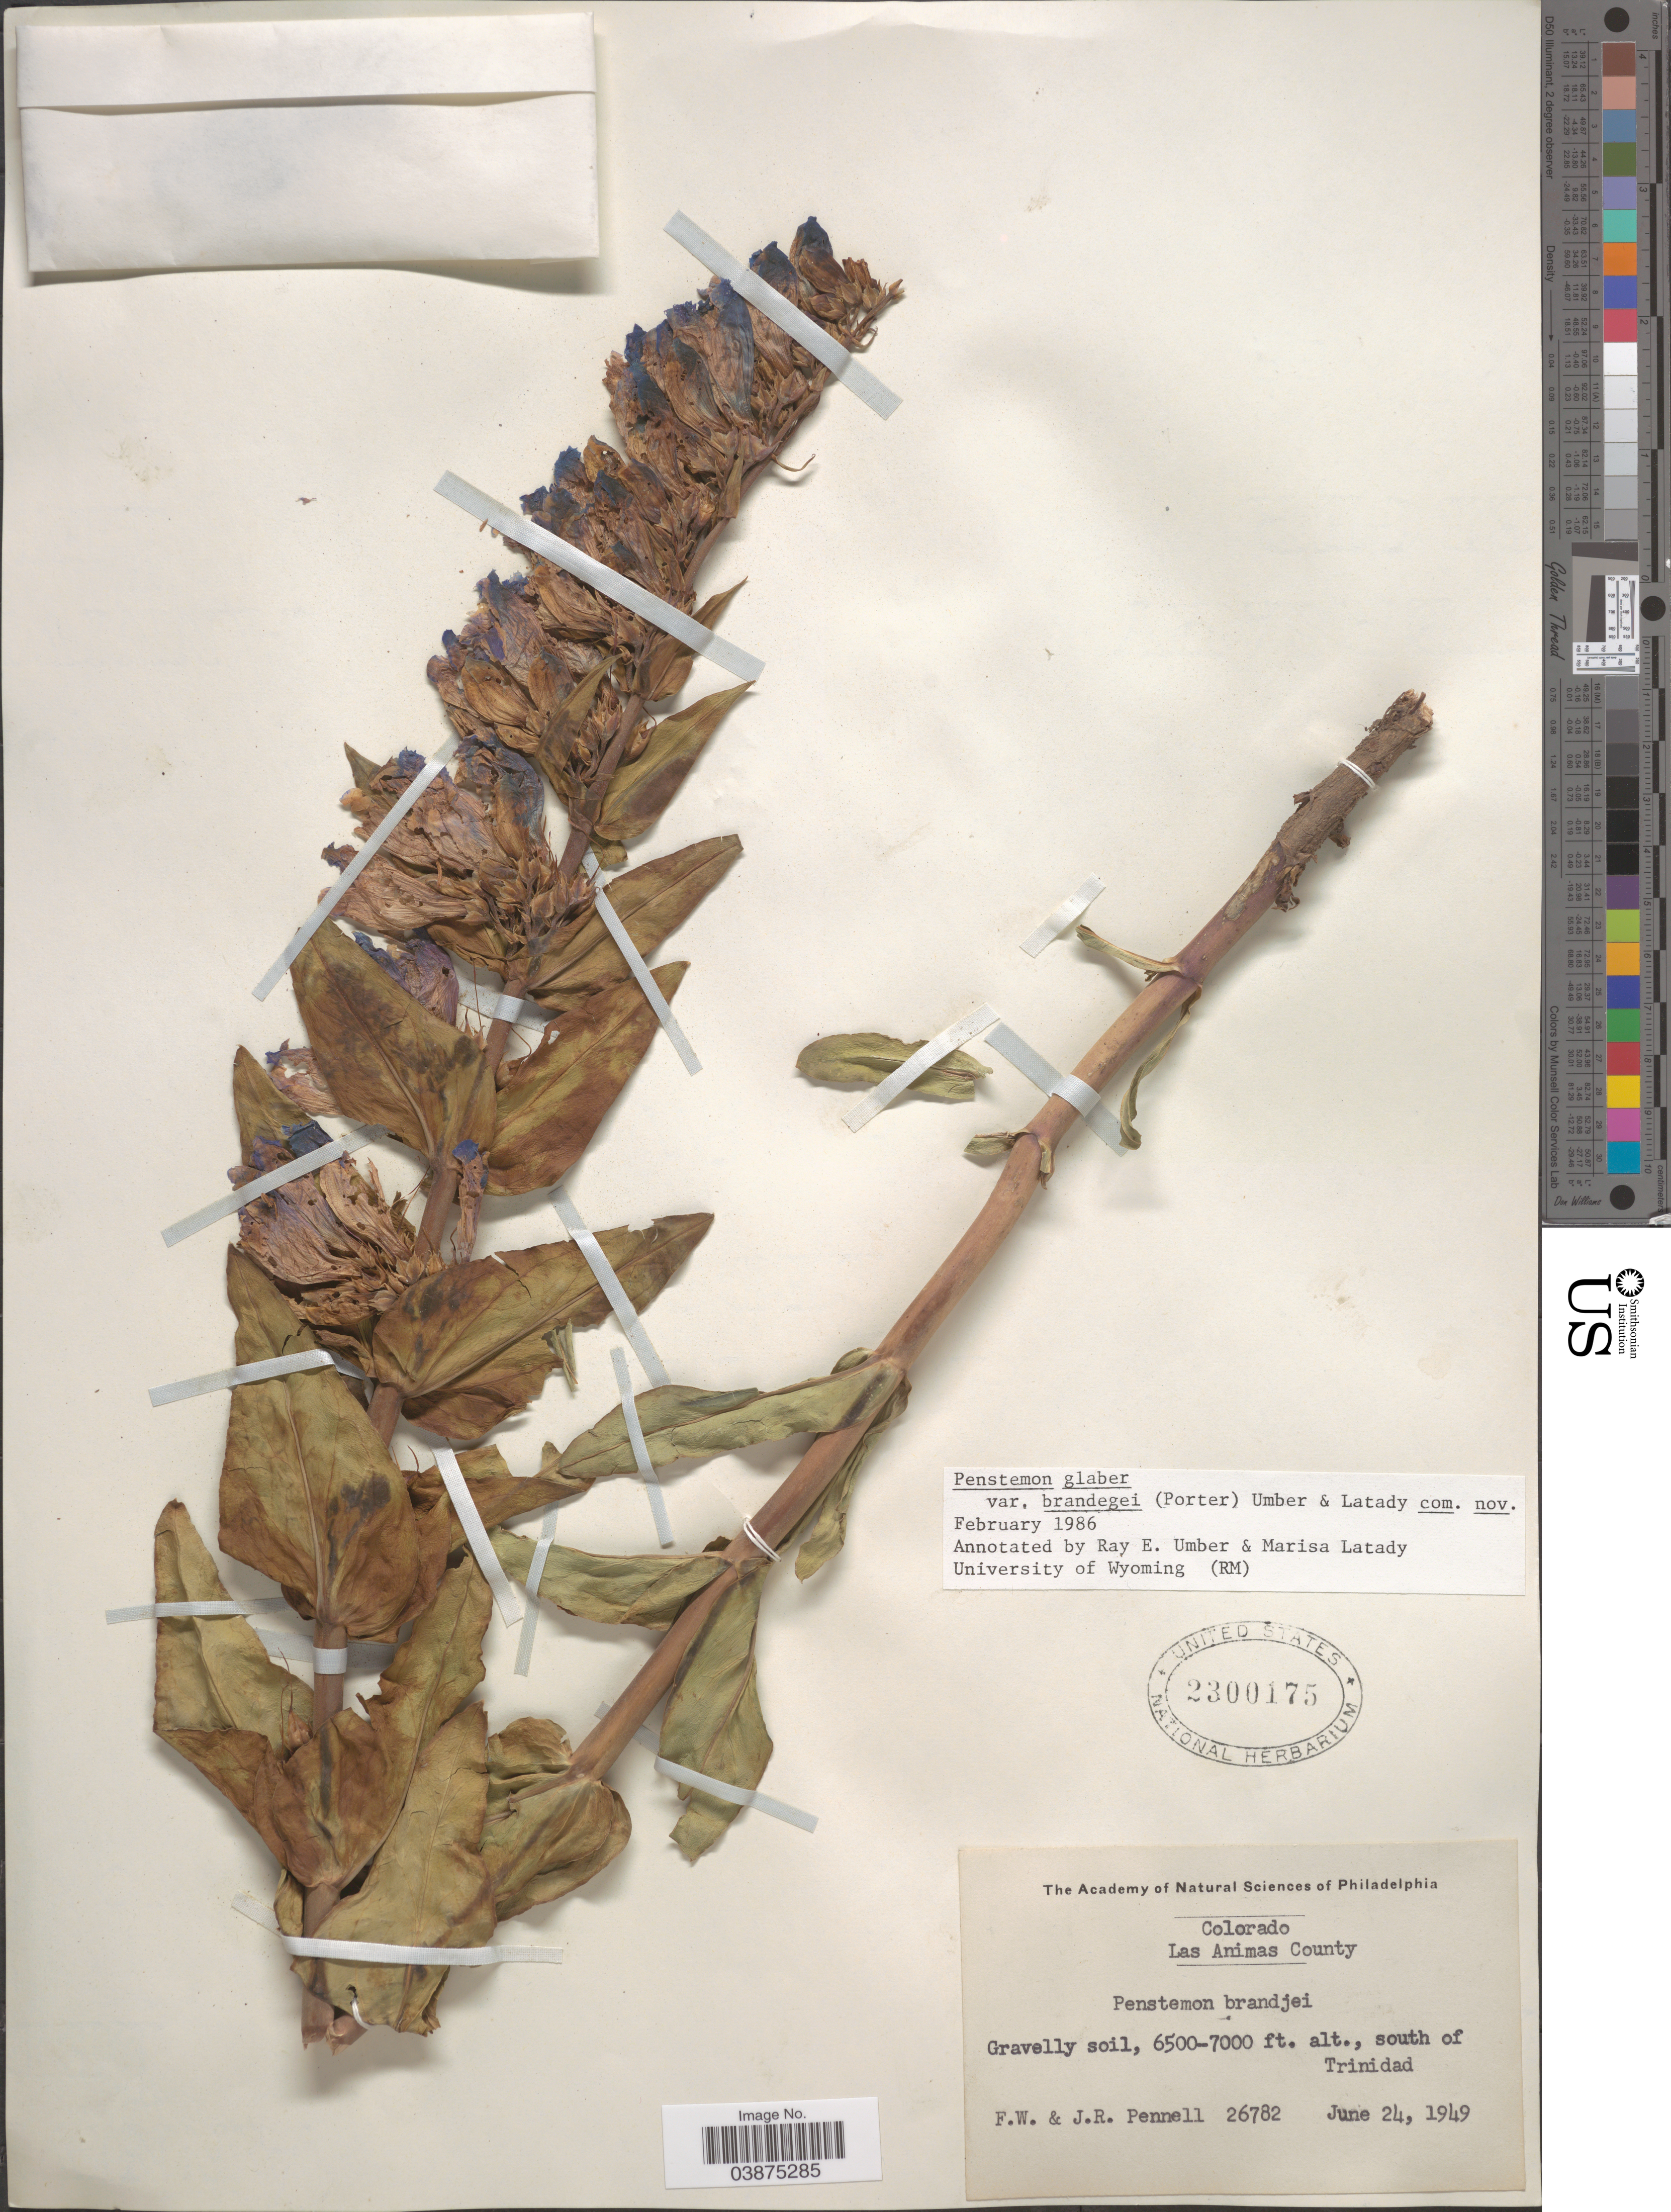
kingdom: Plantae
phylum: Tracheophyta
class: Magnoliopsida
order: Lamiales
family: Plantaginaceae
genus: Penstemon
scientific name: Penstemon glaber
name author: Pursh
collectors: F. W. Pennell & J. Pennell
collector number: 26782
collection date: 1949-06-24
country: United States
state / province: Colorado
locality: Las Animas County. Gravelly soil, south of Trinidad.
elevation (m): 1981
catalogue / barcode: US 2300175